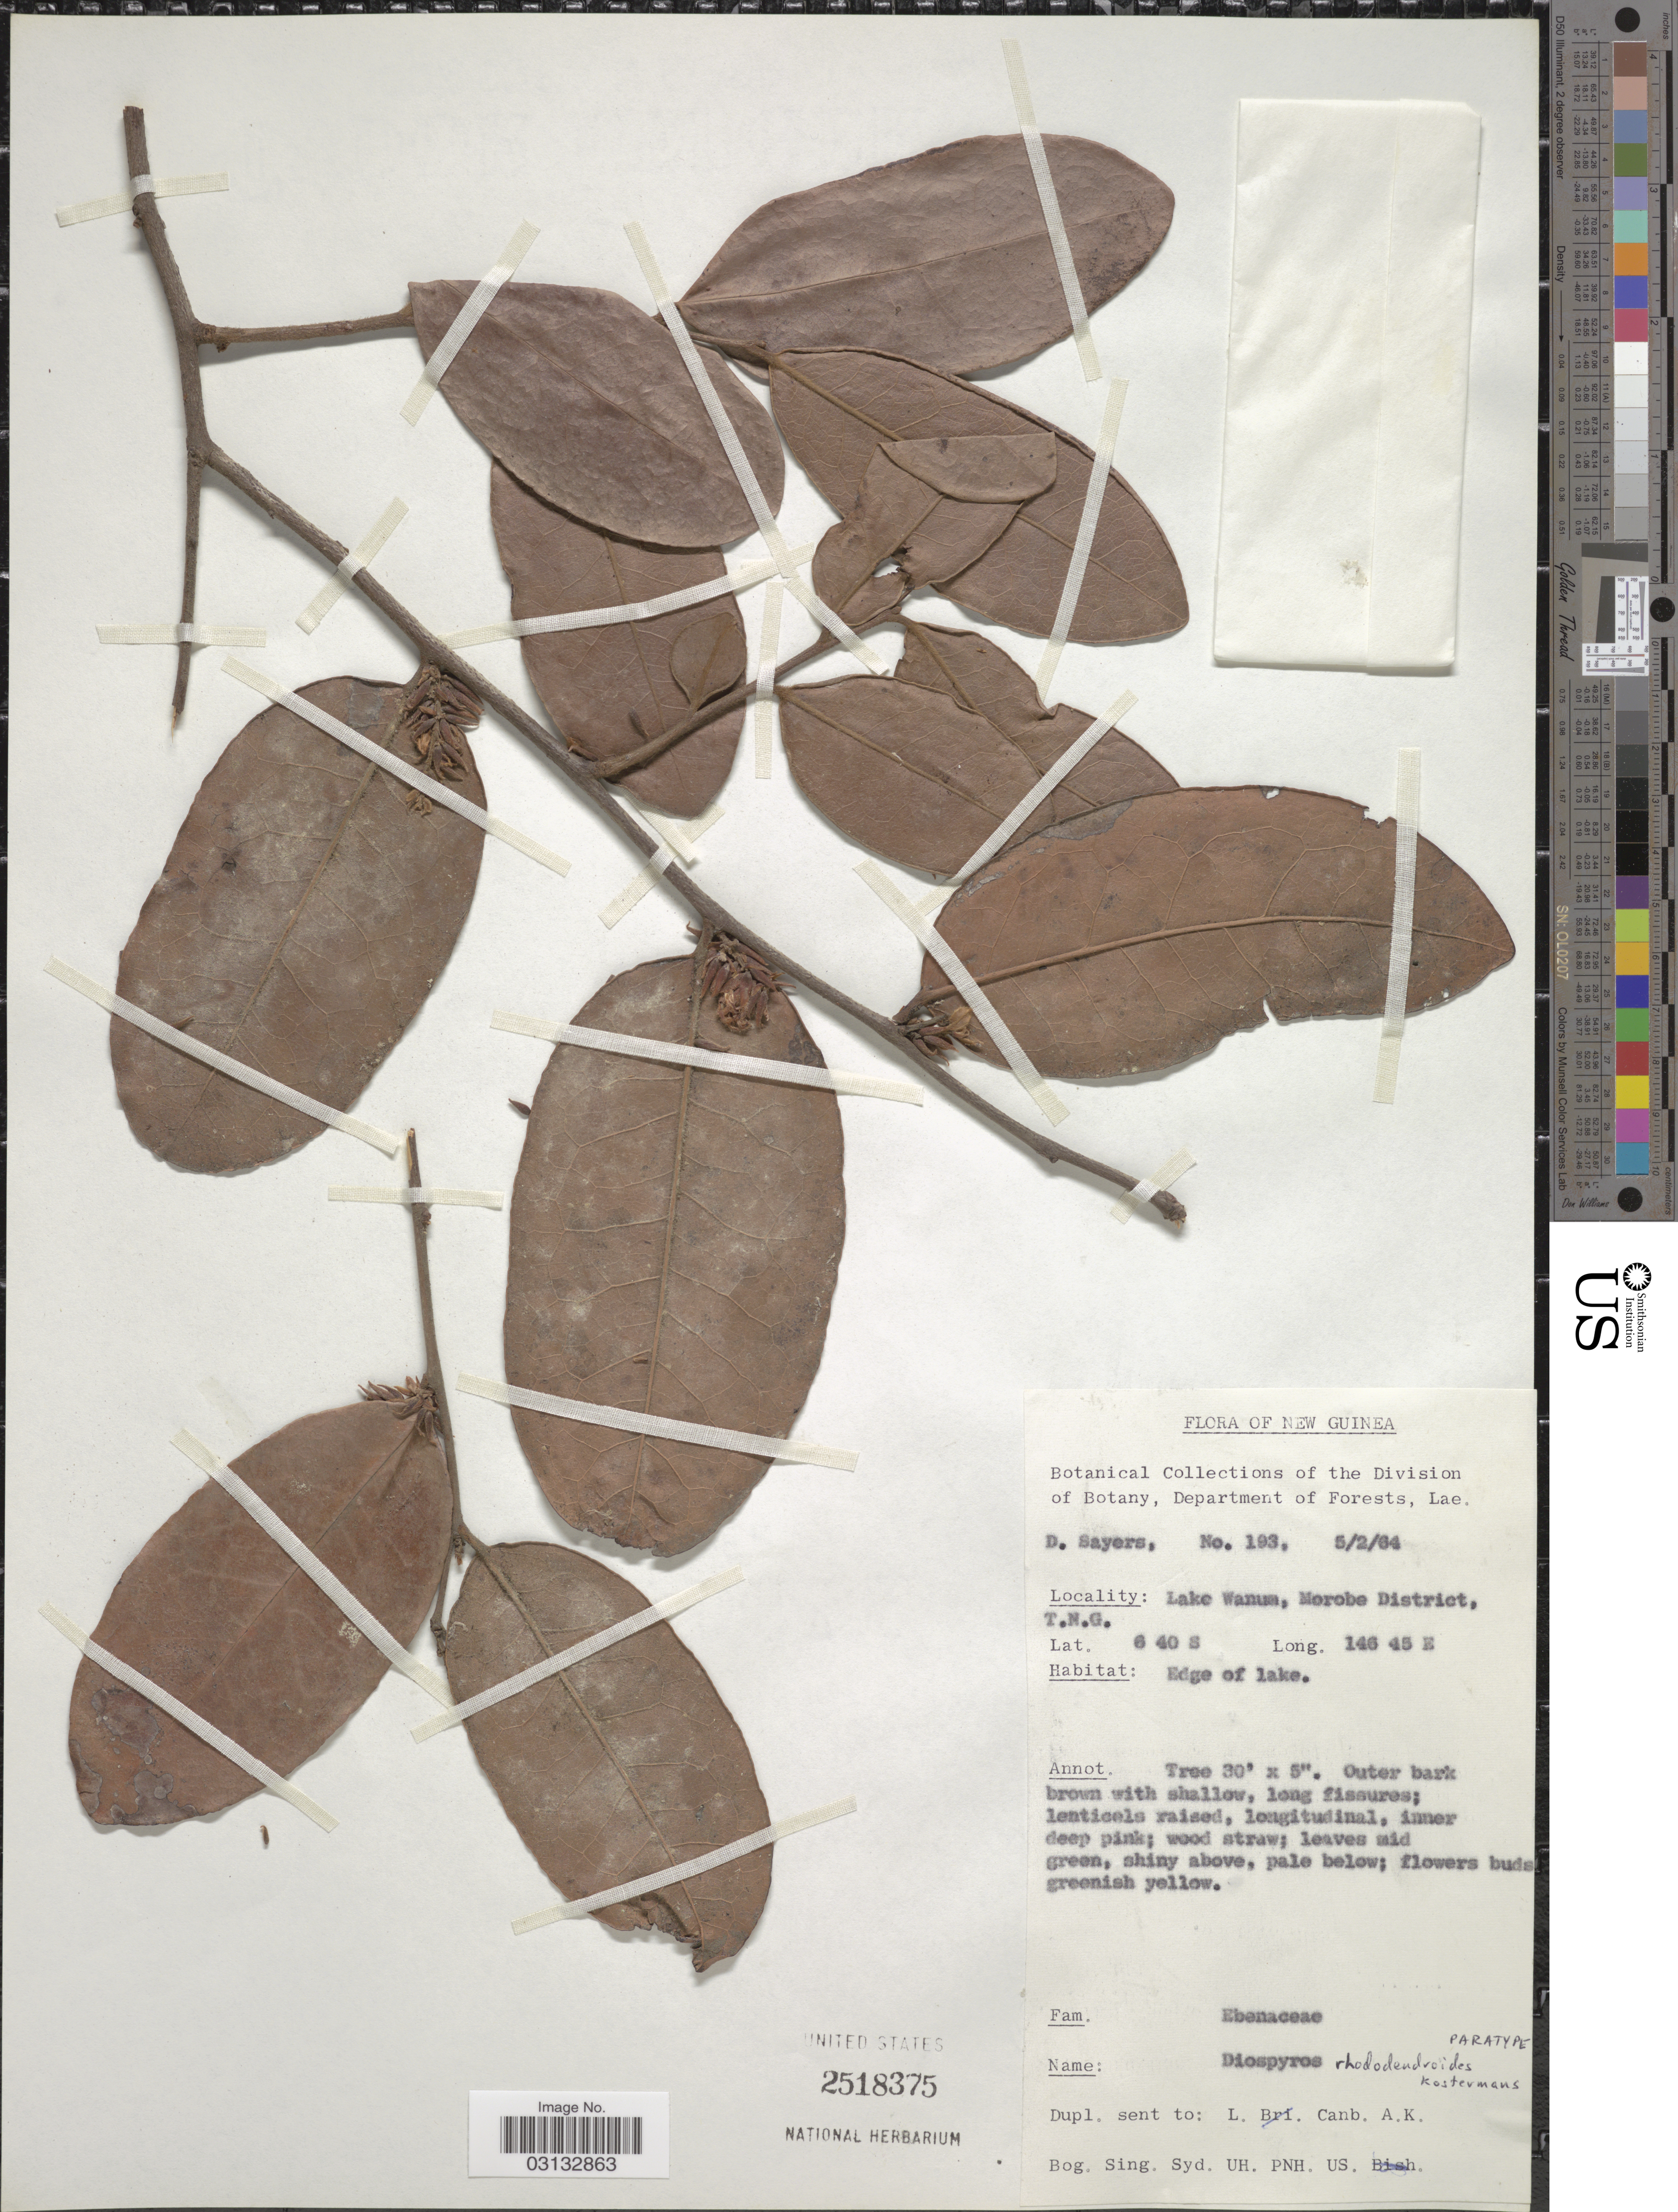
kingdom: Plantae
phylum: Tracheophyta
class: Magnoliopsida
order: Ericales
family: Ebenaceae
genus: Diospyros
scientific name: Diospyros rhododendroides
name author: Kosterm.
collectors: D. Sayers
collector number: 193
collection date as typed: Transcribed d/m/y: 5/2/64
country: Papua New Guinea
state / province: Morobe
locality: New Guinea, Lake Wanum, Morobe District, T.N.G.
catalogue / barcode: US 2518375